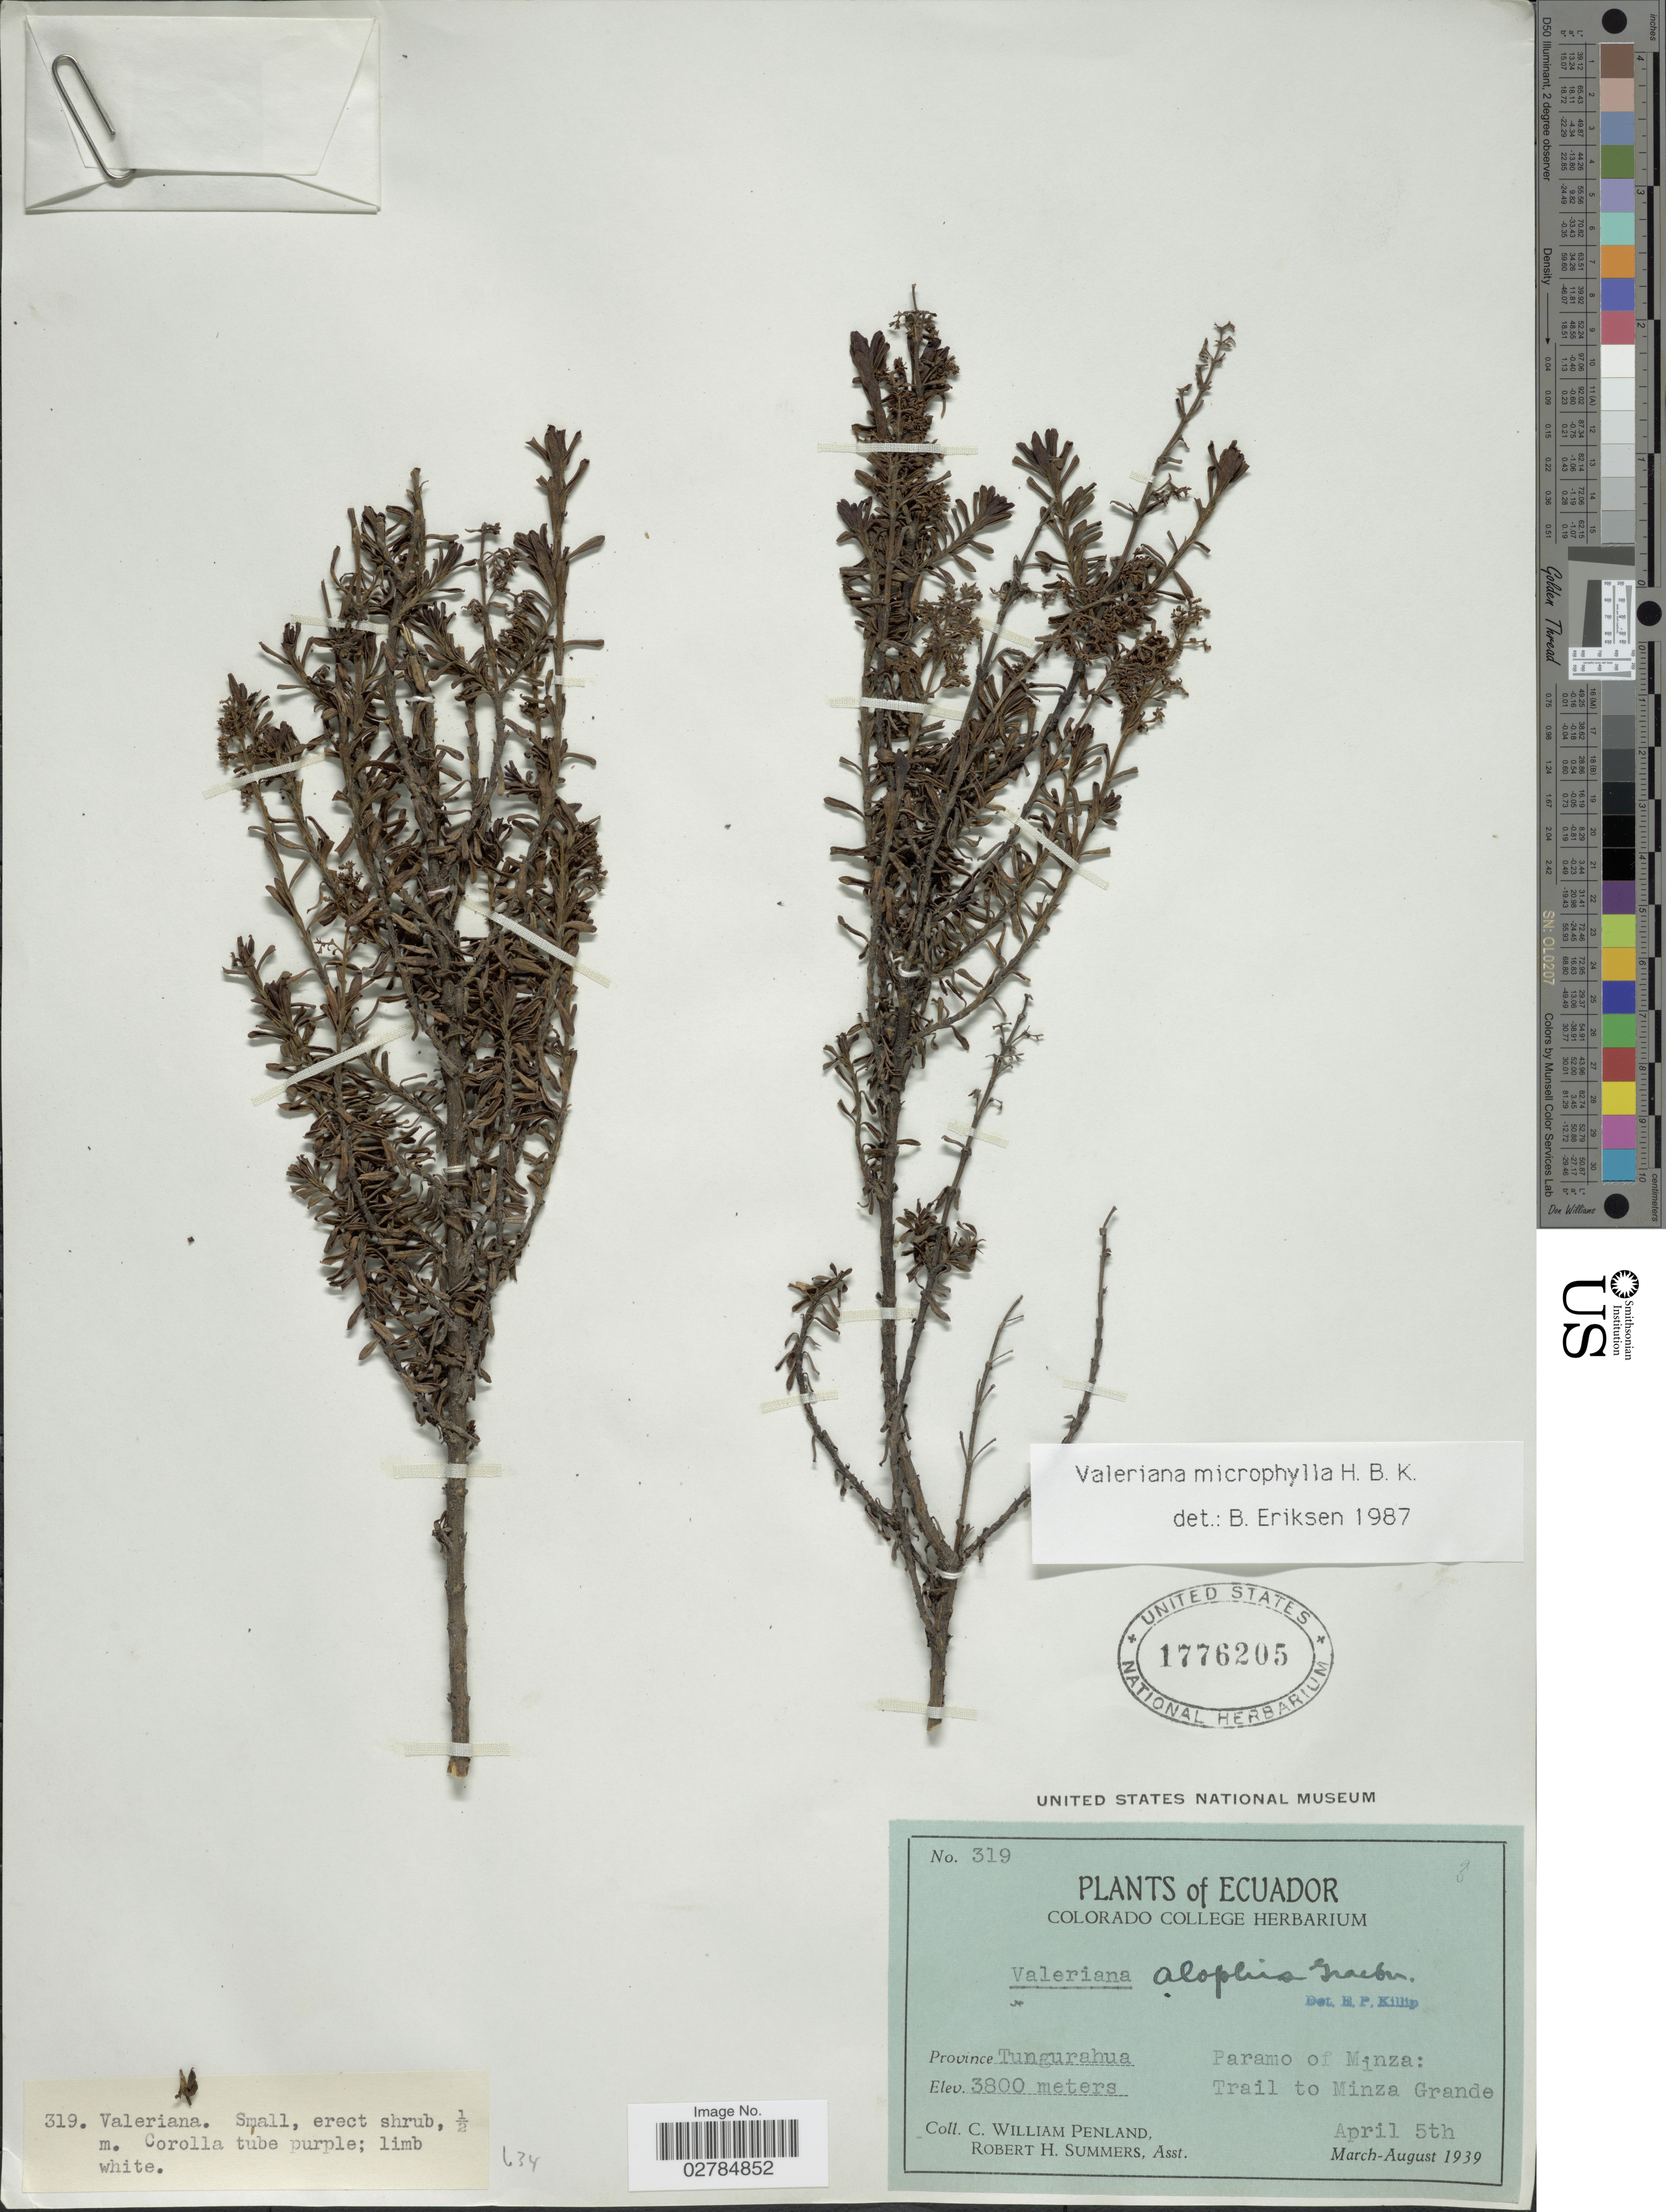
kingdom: Plantae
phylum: Tracheophyta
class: Magnoliopsida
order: Dipsacales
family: Caprifoliaceae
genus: Valeriana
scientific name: Valeriana microphylla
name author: Kunth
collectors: C. W. Penland & R. Summers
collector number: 319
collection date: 1939-04-05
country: Ecuador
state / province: Tungurahua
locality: Paramo of Minza: Trail to Minza Grande.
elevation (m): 3800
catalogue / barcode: US 1776205